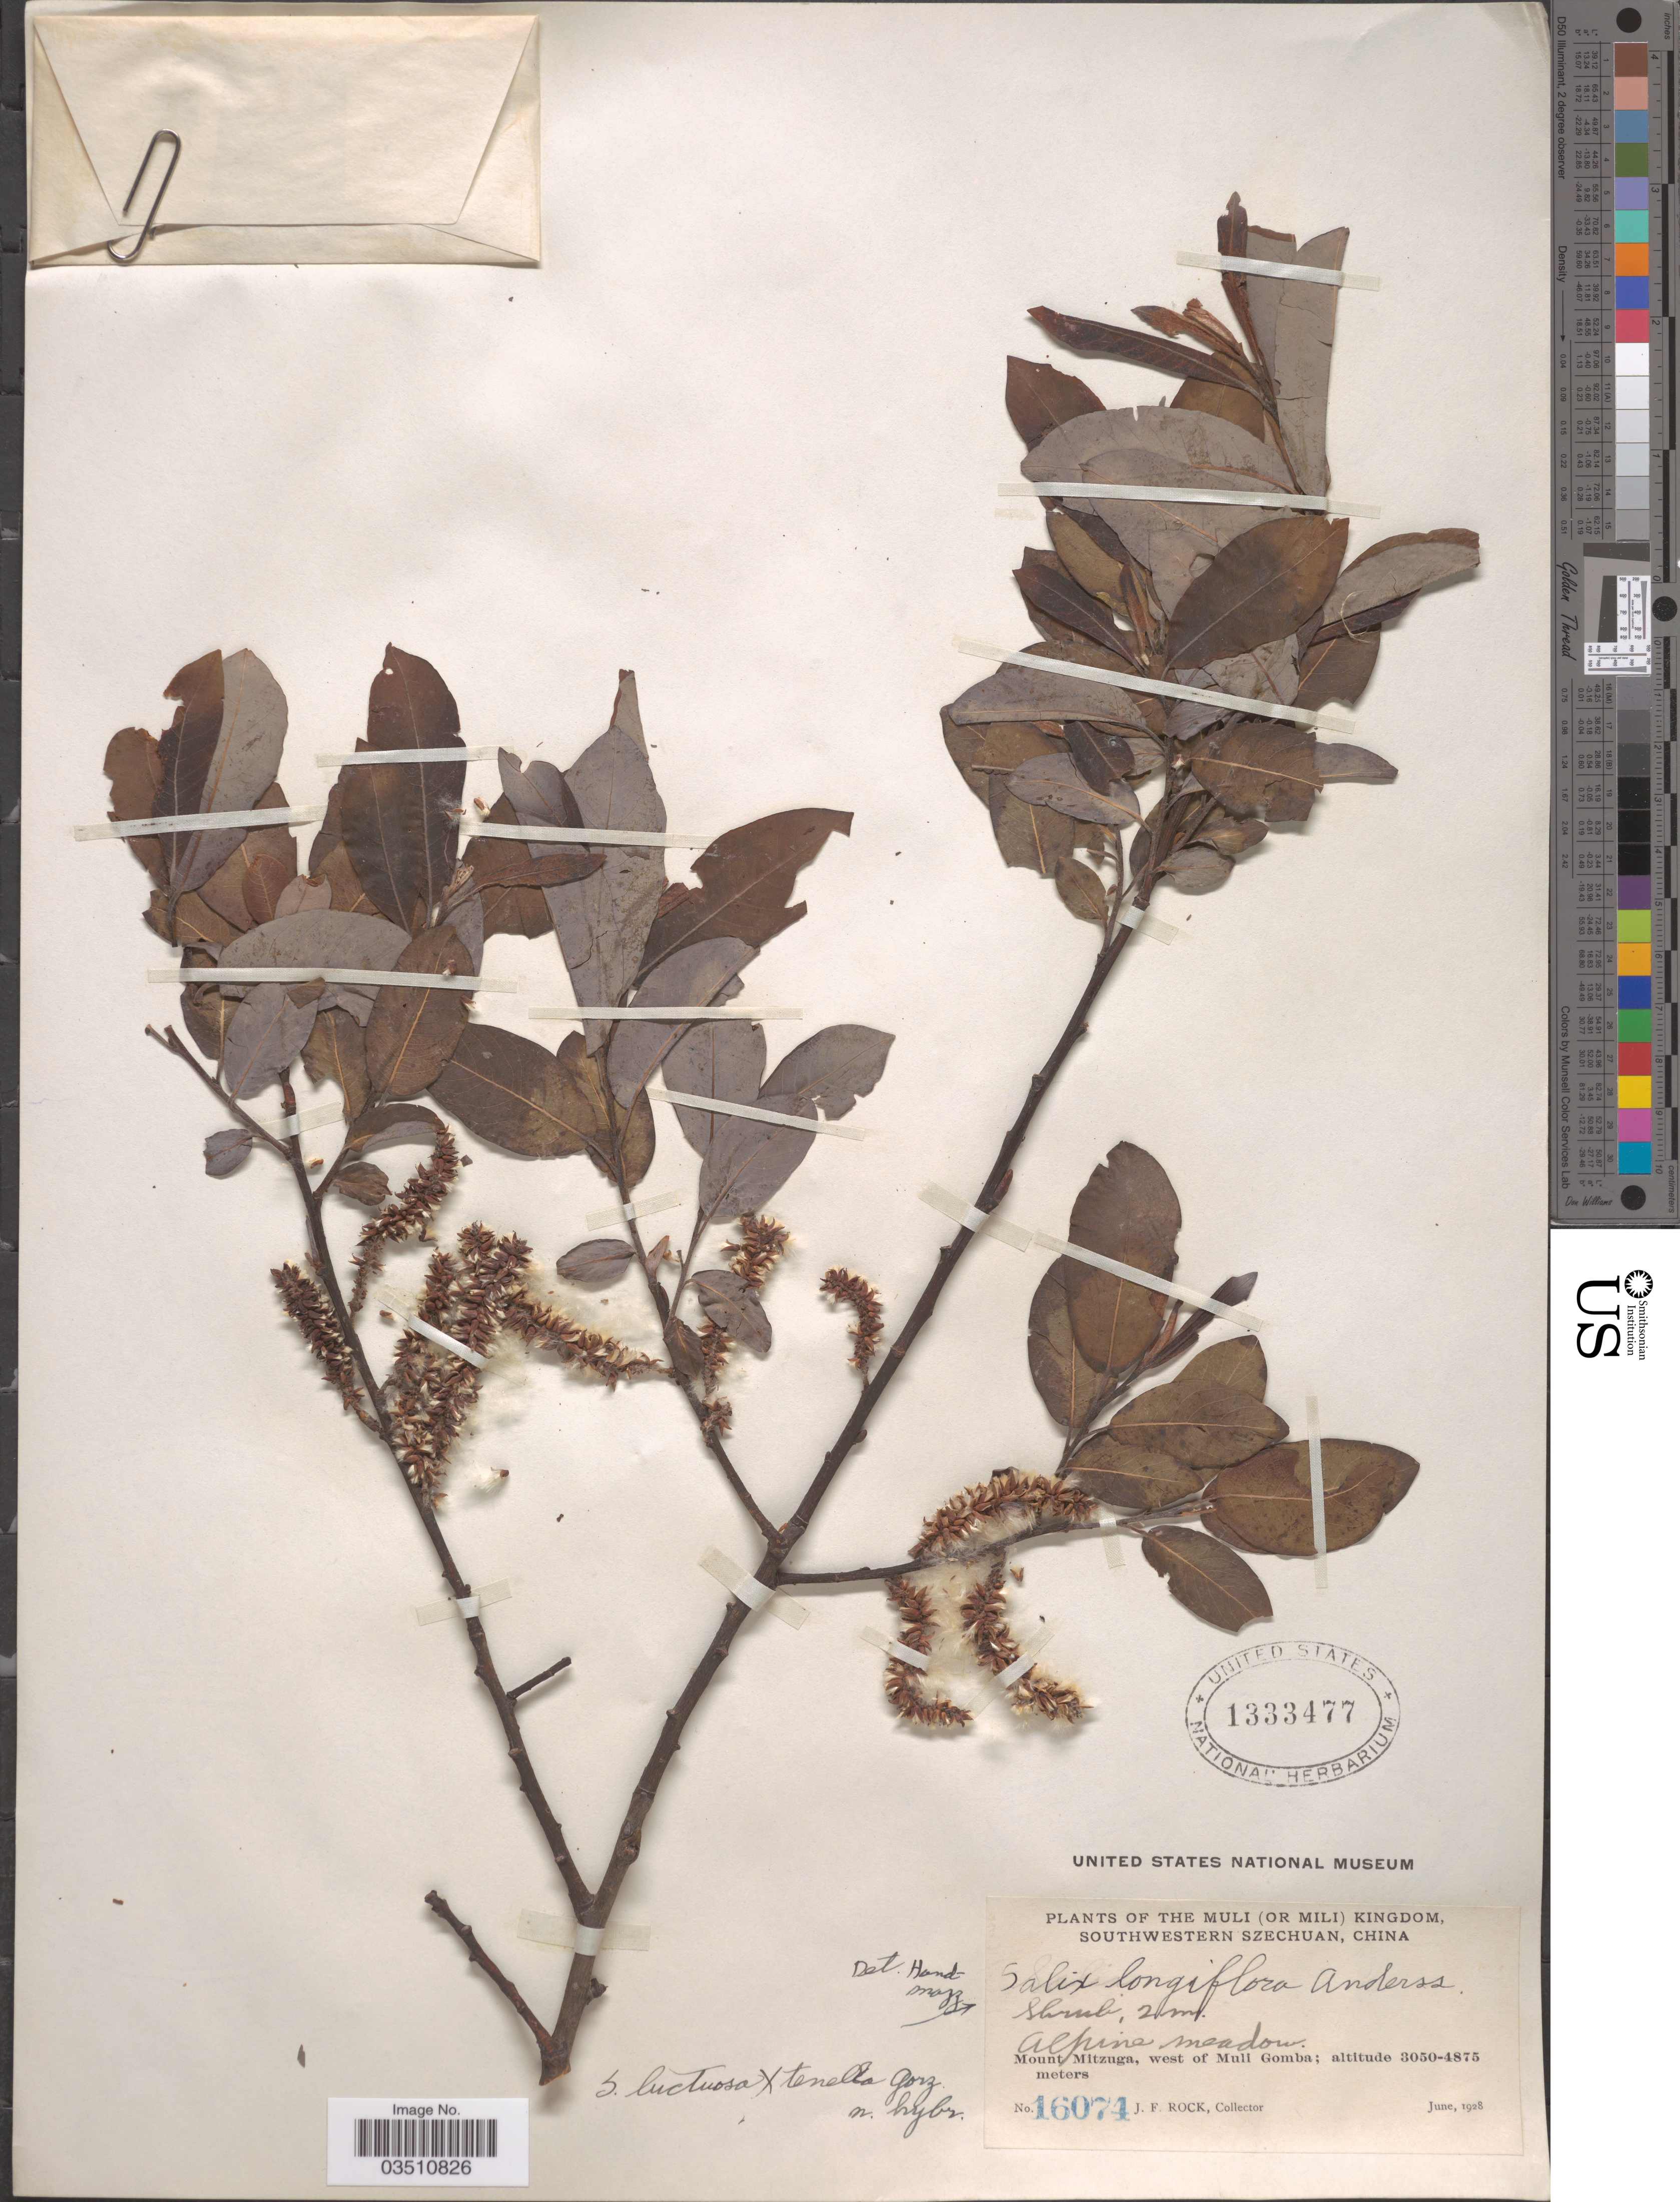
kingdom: Plantae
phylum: Tracheophyta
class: Magnoliopsida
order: Malpighiales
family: Salicaceae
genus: Salix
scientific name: Salix longiflora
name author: Andersson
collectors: J. Rock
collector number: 16074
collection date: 1928-06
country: China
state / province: Sichuan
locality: The Muli (or Mili) Kingdom, Southwestern Szechuan. Mount Mituzga, west of Muli Gomba.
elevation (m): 3050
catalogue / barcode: US 1333477